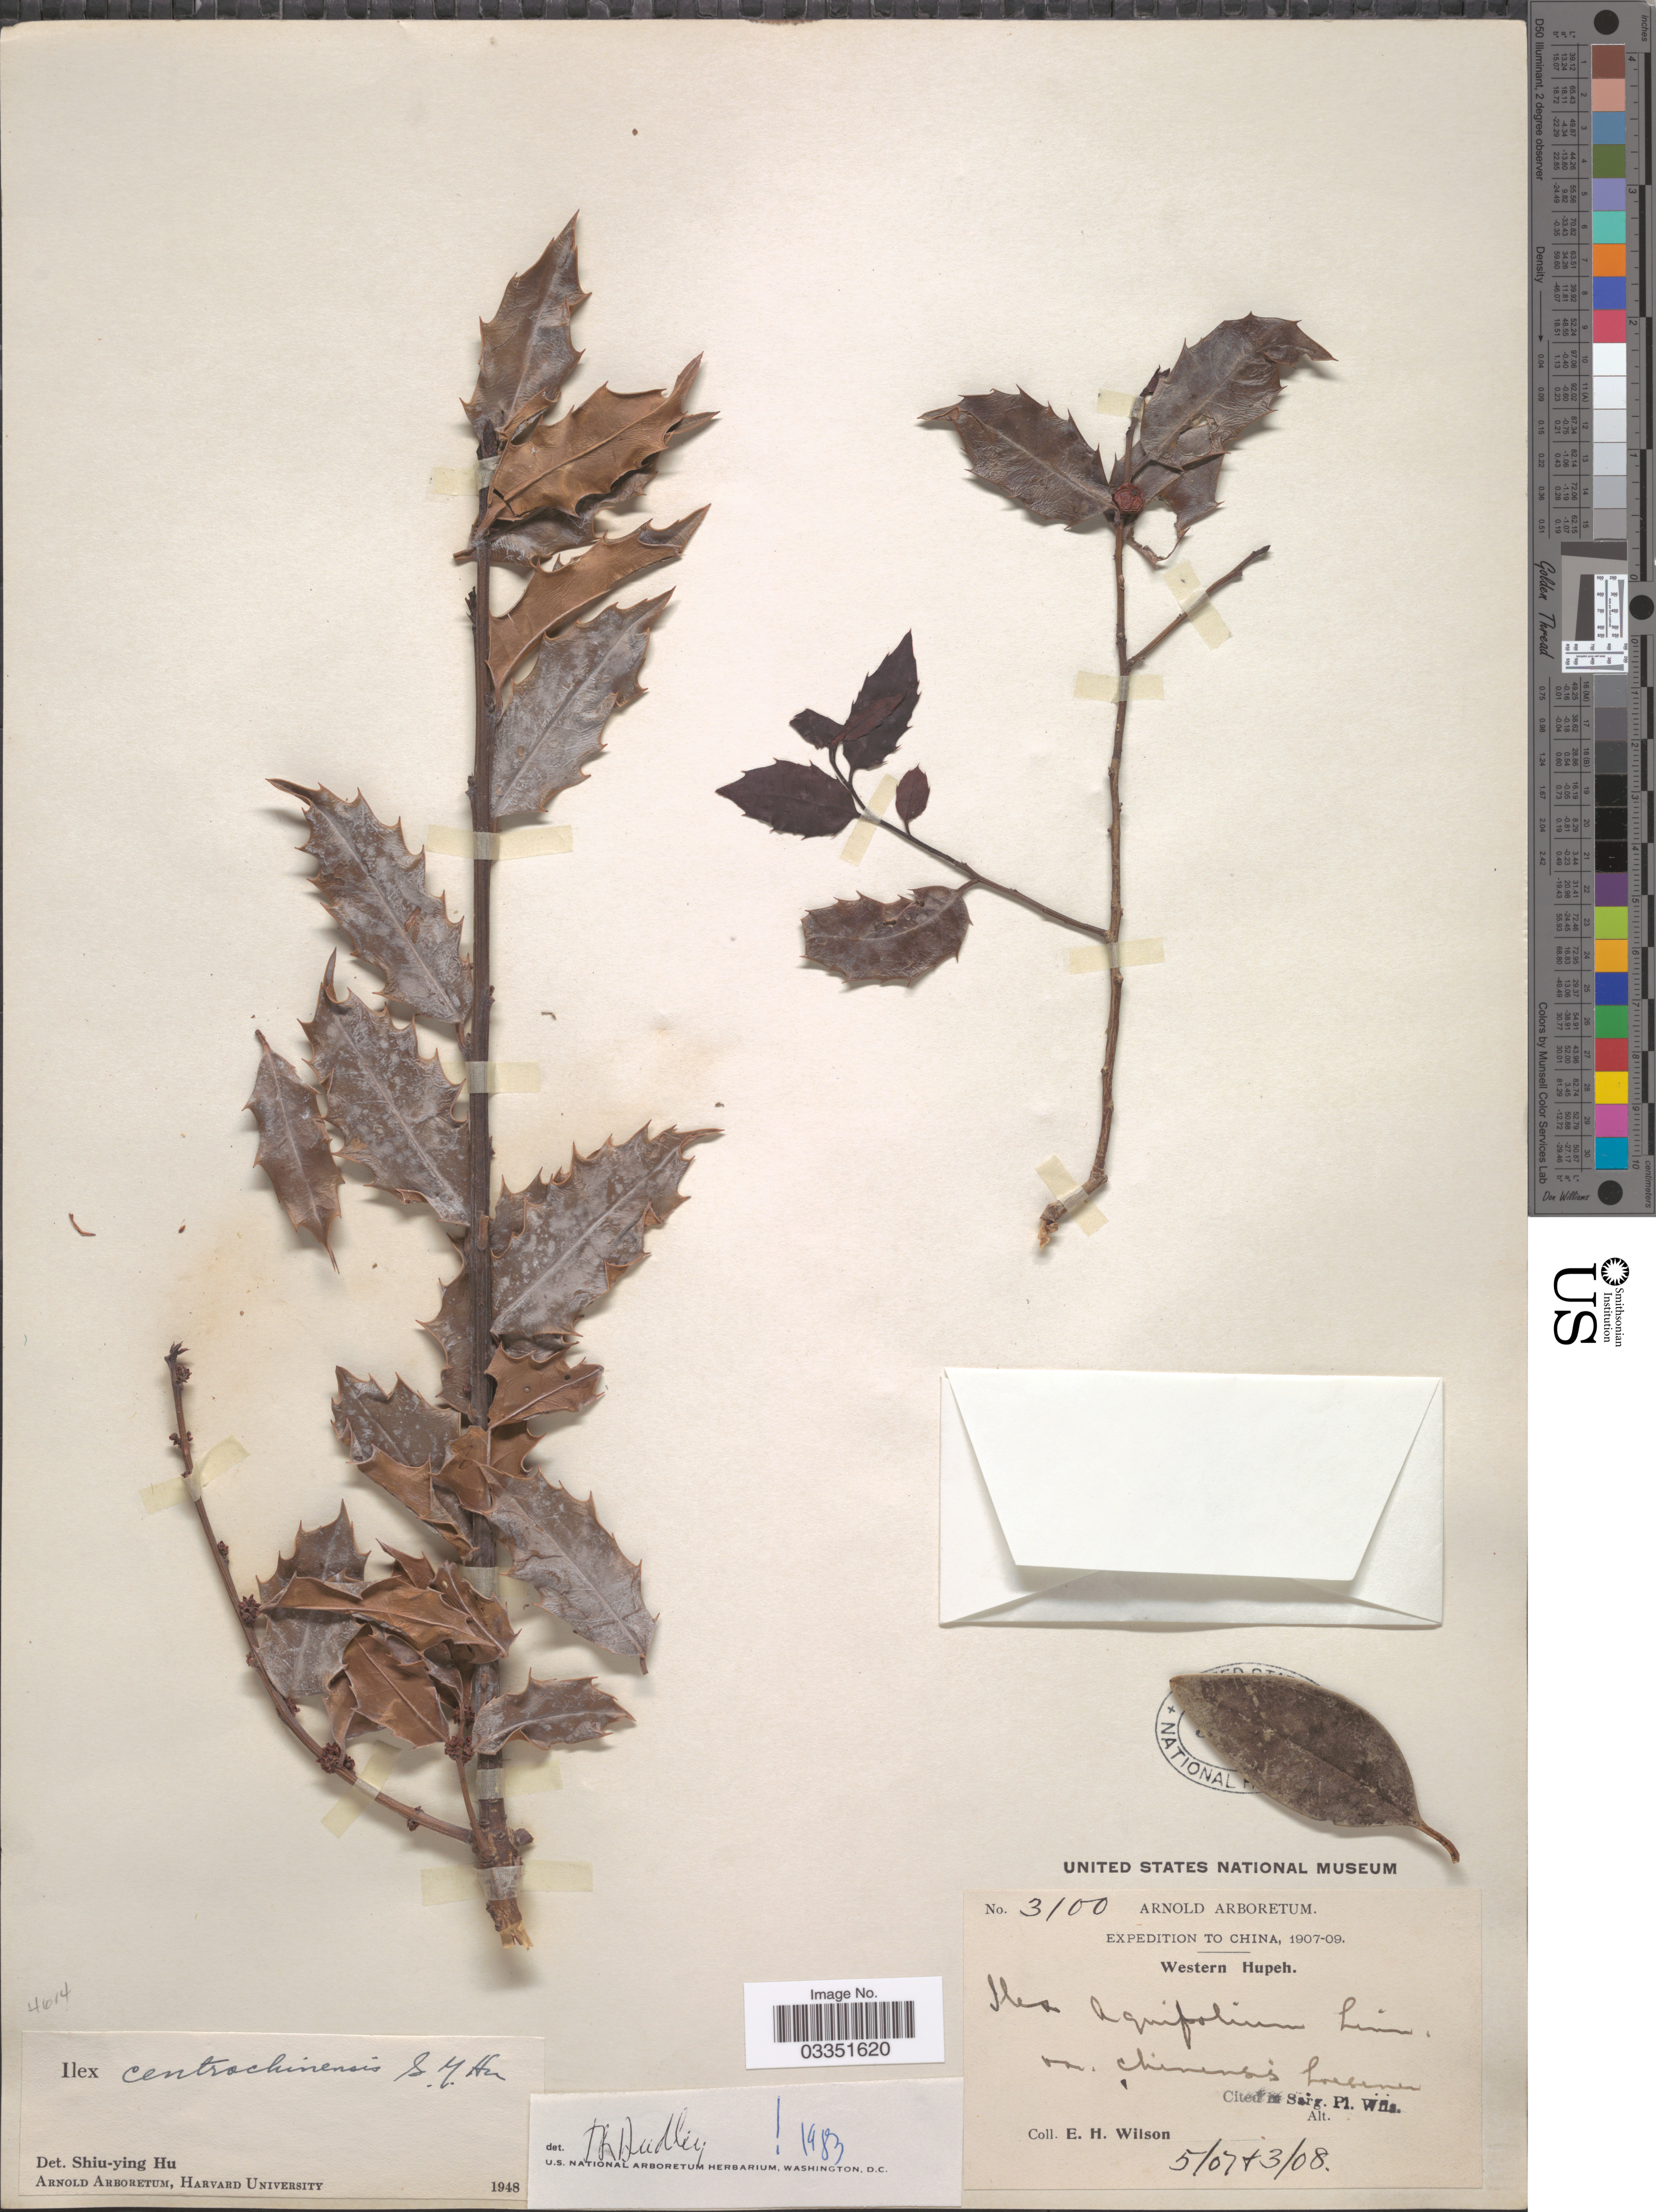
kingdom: Plantae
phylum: Tracheophyta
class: Magnoliopsida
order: Aquifoliales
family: Aquifoliaceae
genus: Ilex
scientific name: Ilex centrochinensis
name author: S.Y. Hu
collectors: E. Wilson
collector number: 3100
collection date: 1907-05/1908-03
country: China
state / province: Hubei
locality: Western Hupeh.